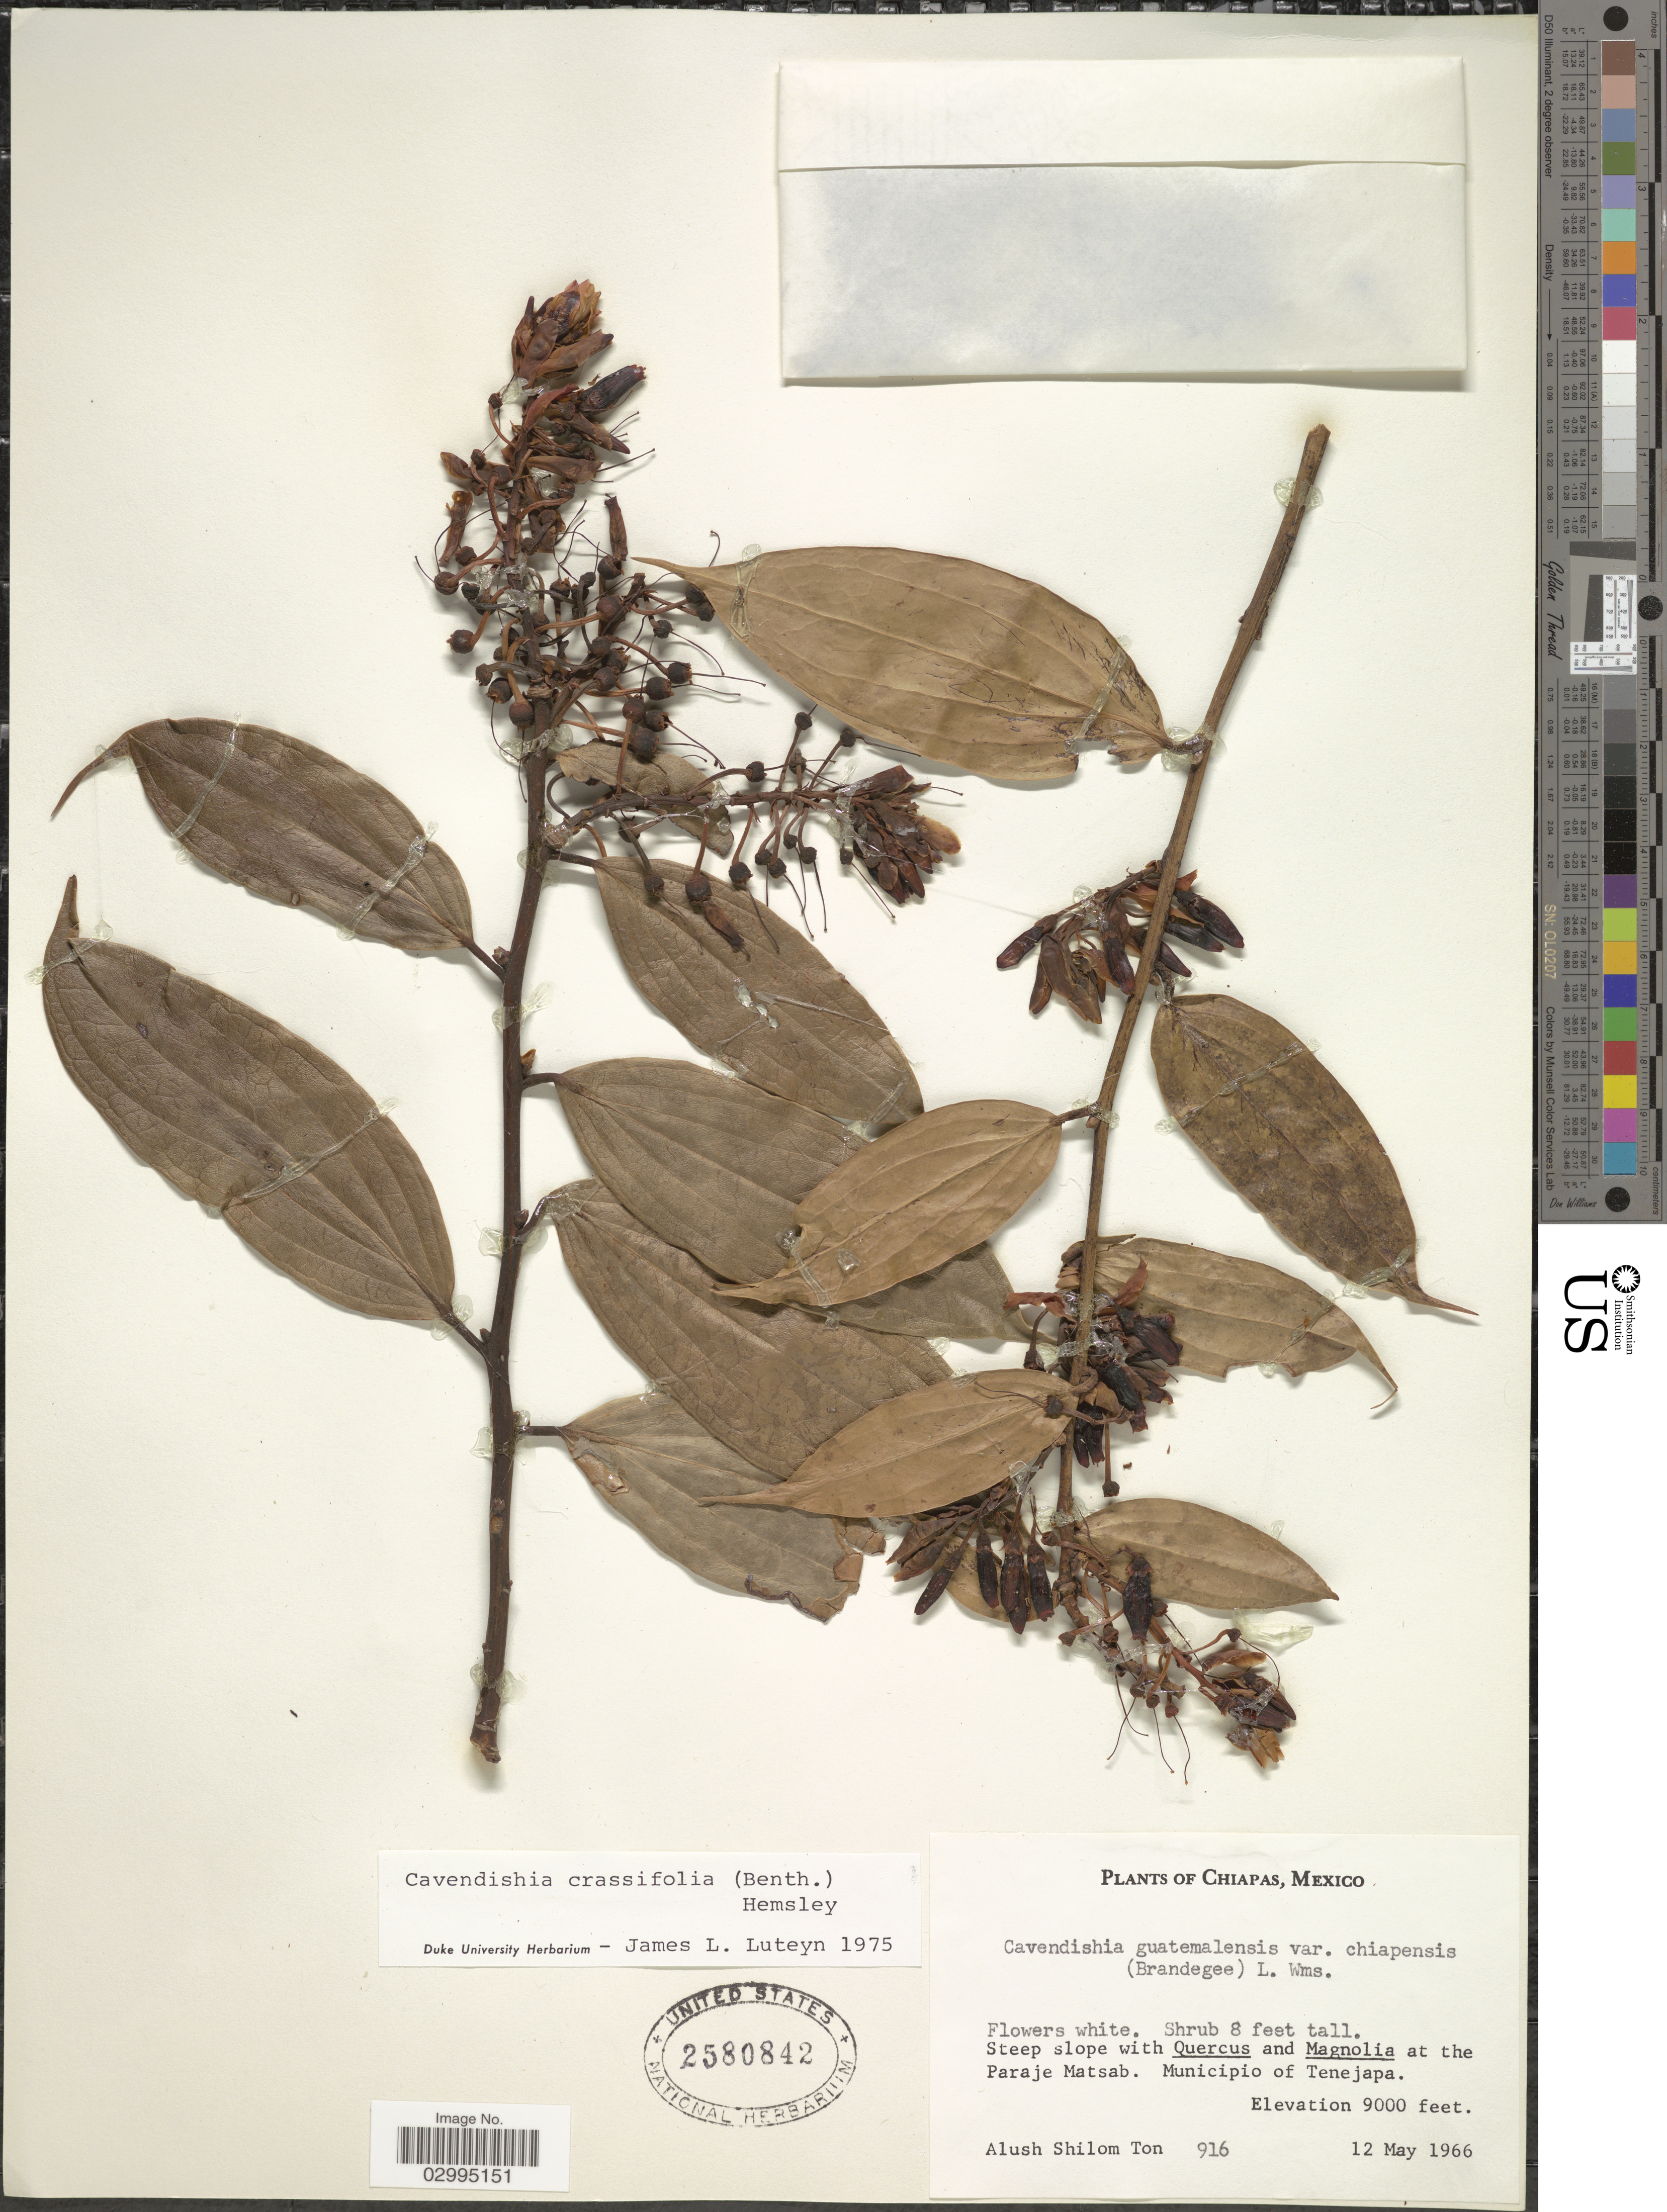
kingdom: Plantae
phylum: Tracheophyta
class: Magnoliopsida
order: Ericales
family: Ericaceae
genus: Cavendishia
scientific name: Cavendishia crassifolia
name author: (Benth.) Hemsl.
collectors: A. S. Ton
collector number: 916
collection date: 1966-05-12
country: Mexico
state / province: Chiapas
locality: At the Paraje Matsab. Municipio of Tenejapa.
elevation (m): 2743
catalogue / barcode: US 2580842